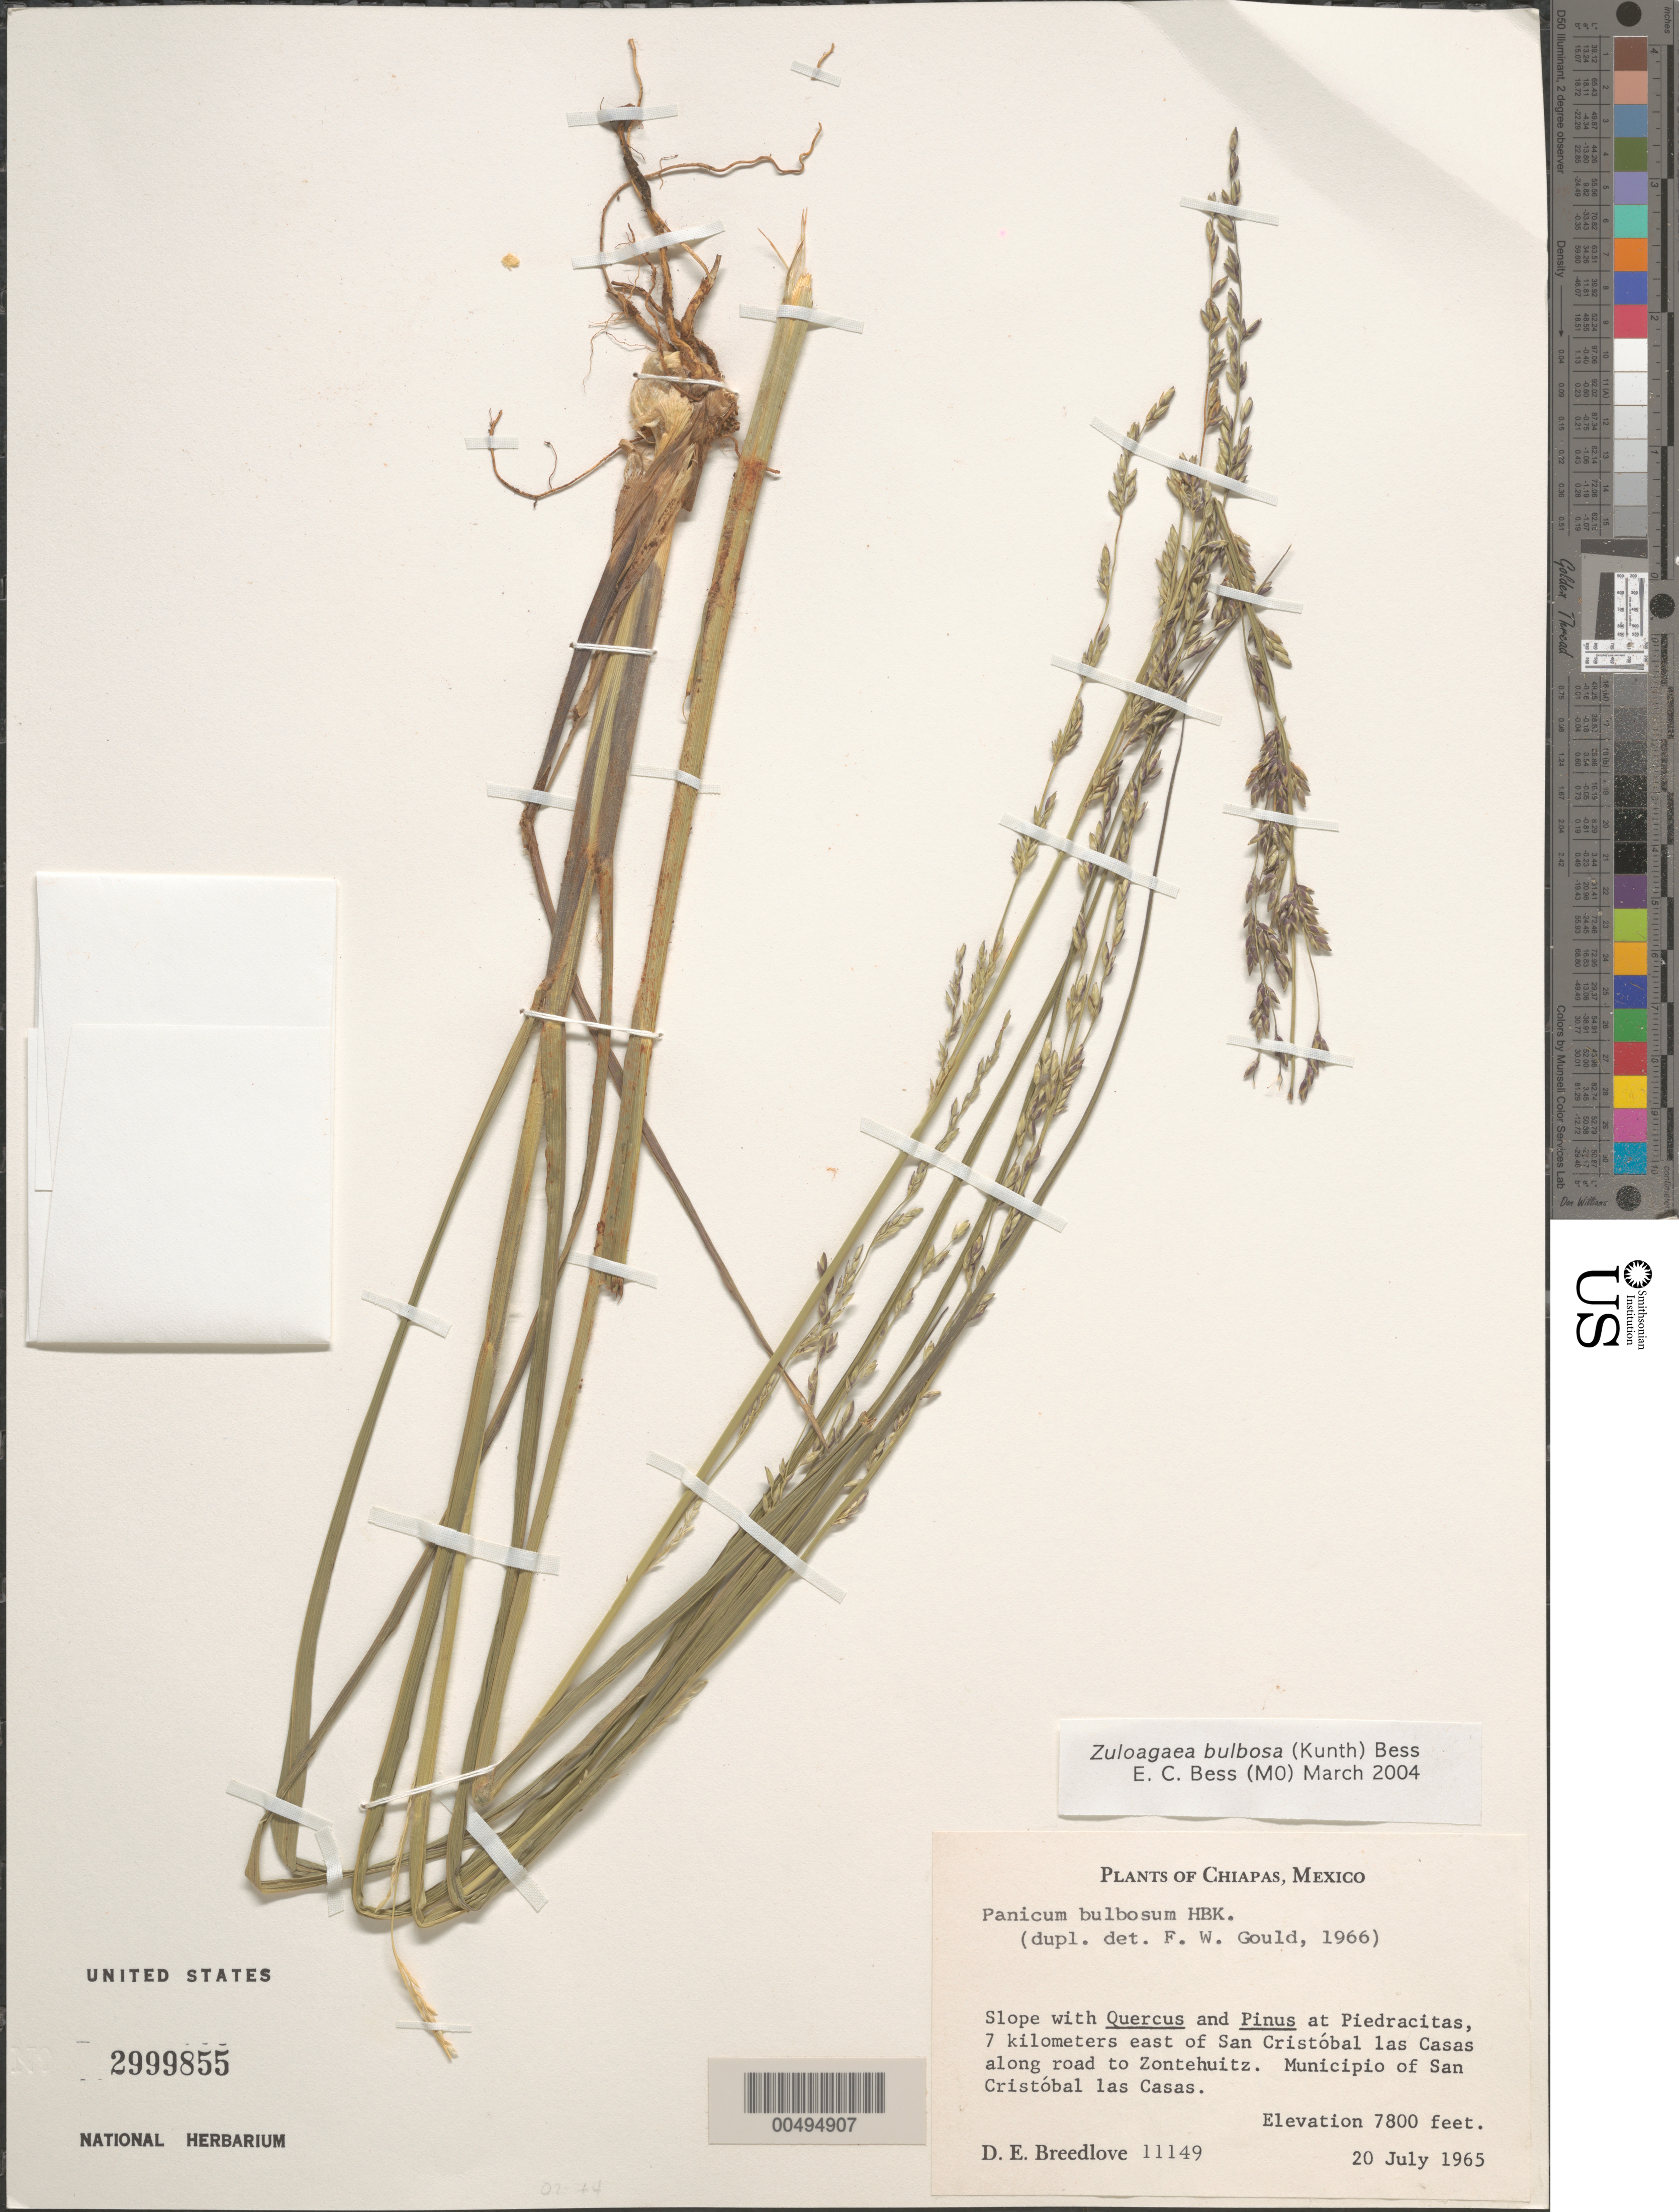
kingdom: Plantae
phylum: Tracheophyta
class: Liliopsida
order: Poales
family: Poaceae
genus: Panicum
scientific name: Panicum bulbosum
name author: Kunth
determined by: Gould, F. W.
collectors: D. E. Breedlove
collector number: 11149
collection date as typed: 20 Jul 1965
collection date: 1965-07-20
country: Mexico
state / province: Chiapas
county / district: San Cristóbal de Las Casas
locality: At Piedracitas, 7 km E of San Cristóbal las Casas along rd to Zontehuitz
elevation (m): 2377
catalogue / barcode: US 2999855